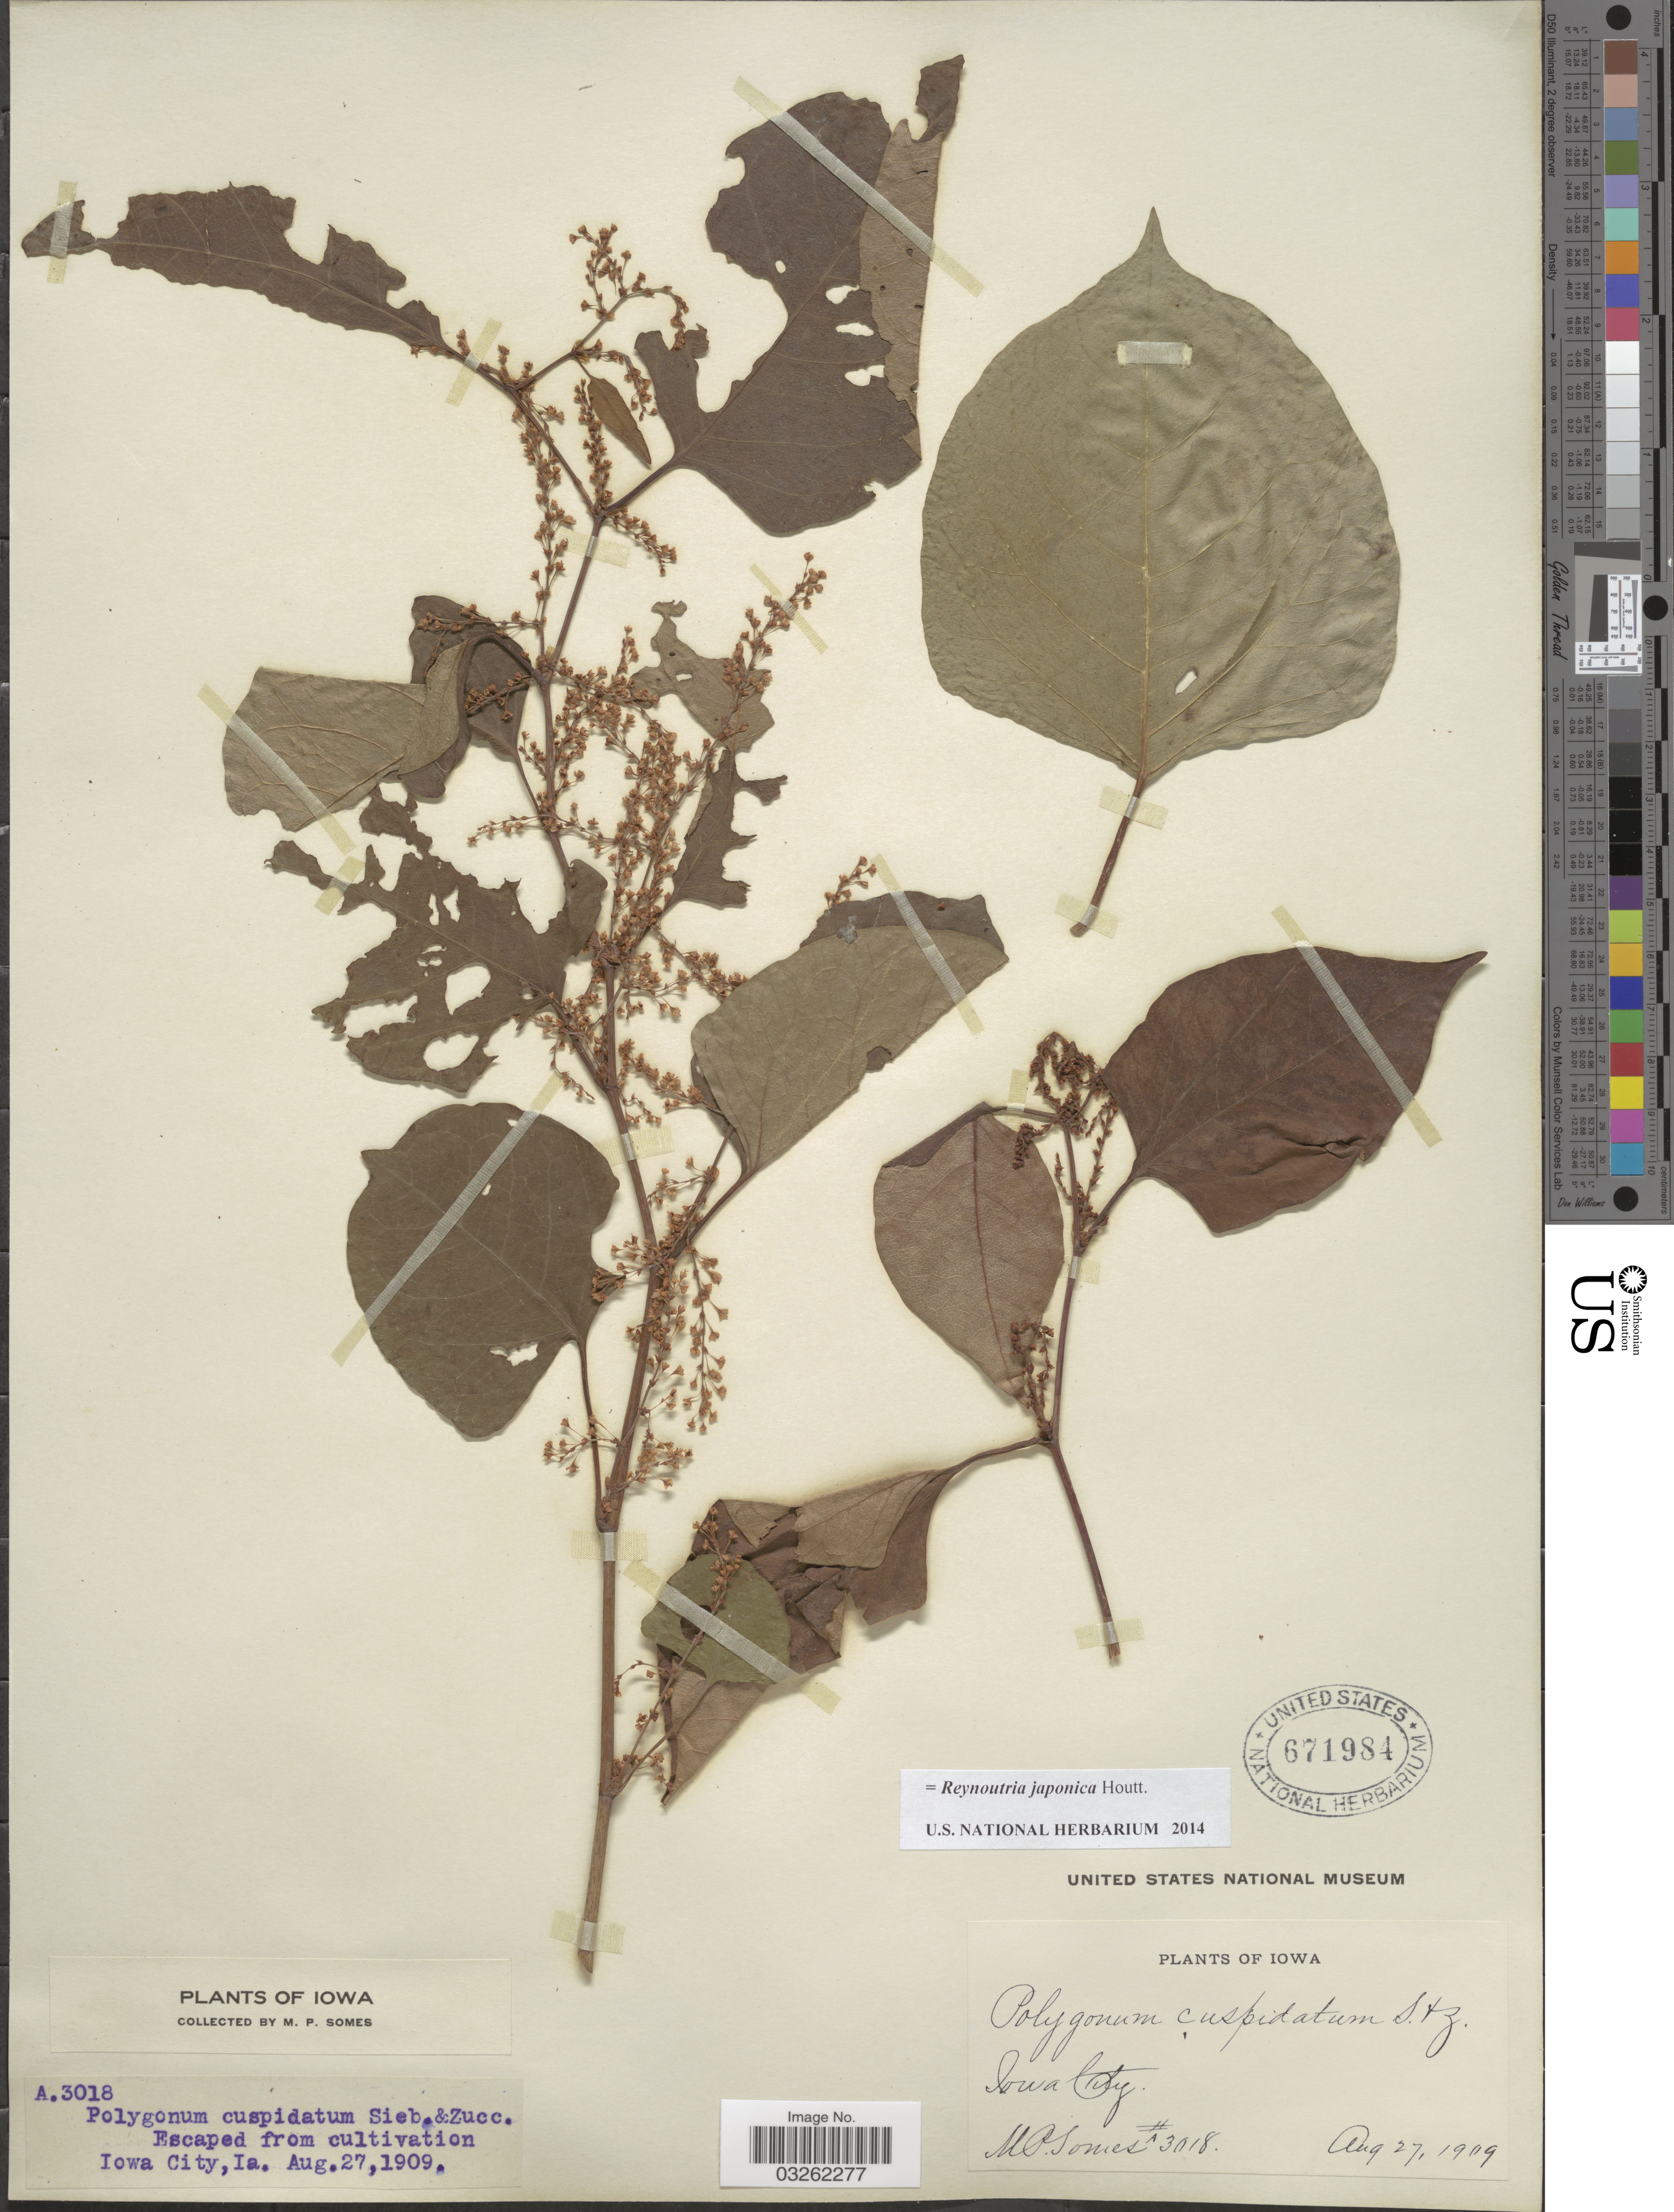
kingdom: Plantae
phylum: Tracheophyta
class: Magnoliopsida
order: Caryophyllales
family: Polygonaceae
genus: Reynoutria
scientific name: Reynoutria japonica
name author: Houtt.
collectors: M. Somes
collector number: A3018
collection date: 1909-08-27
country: United States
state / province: Iowa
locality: Iowa City.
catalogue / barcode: US 671984